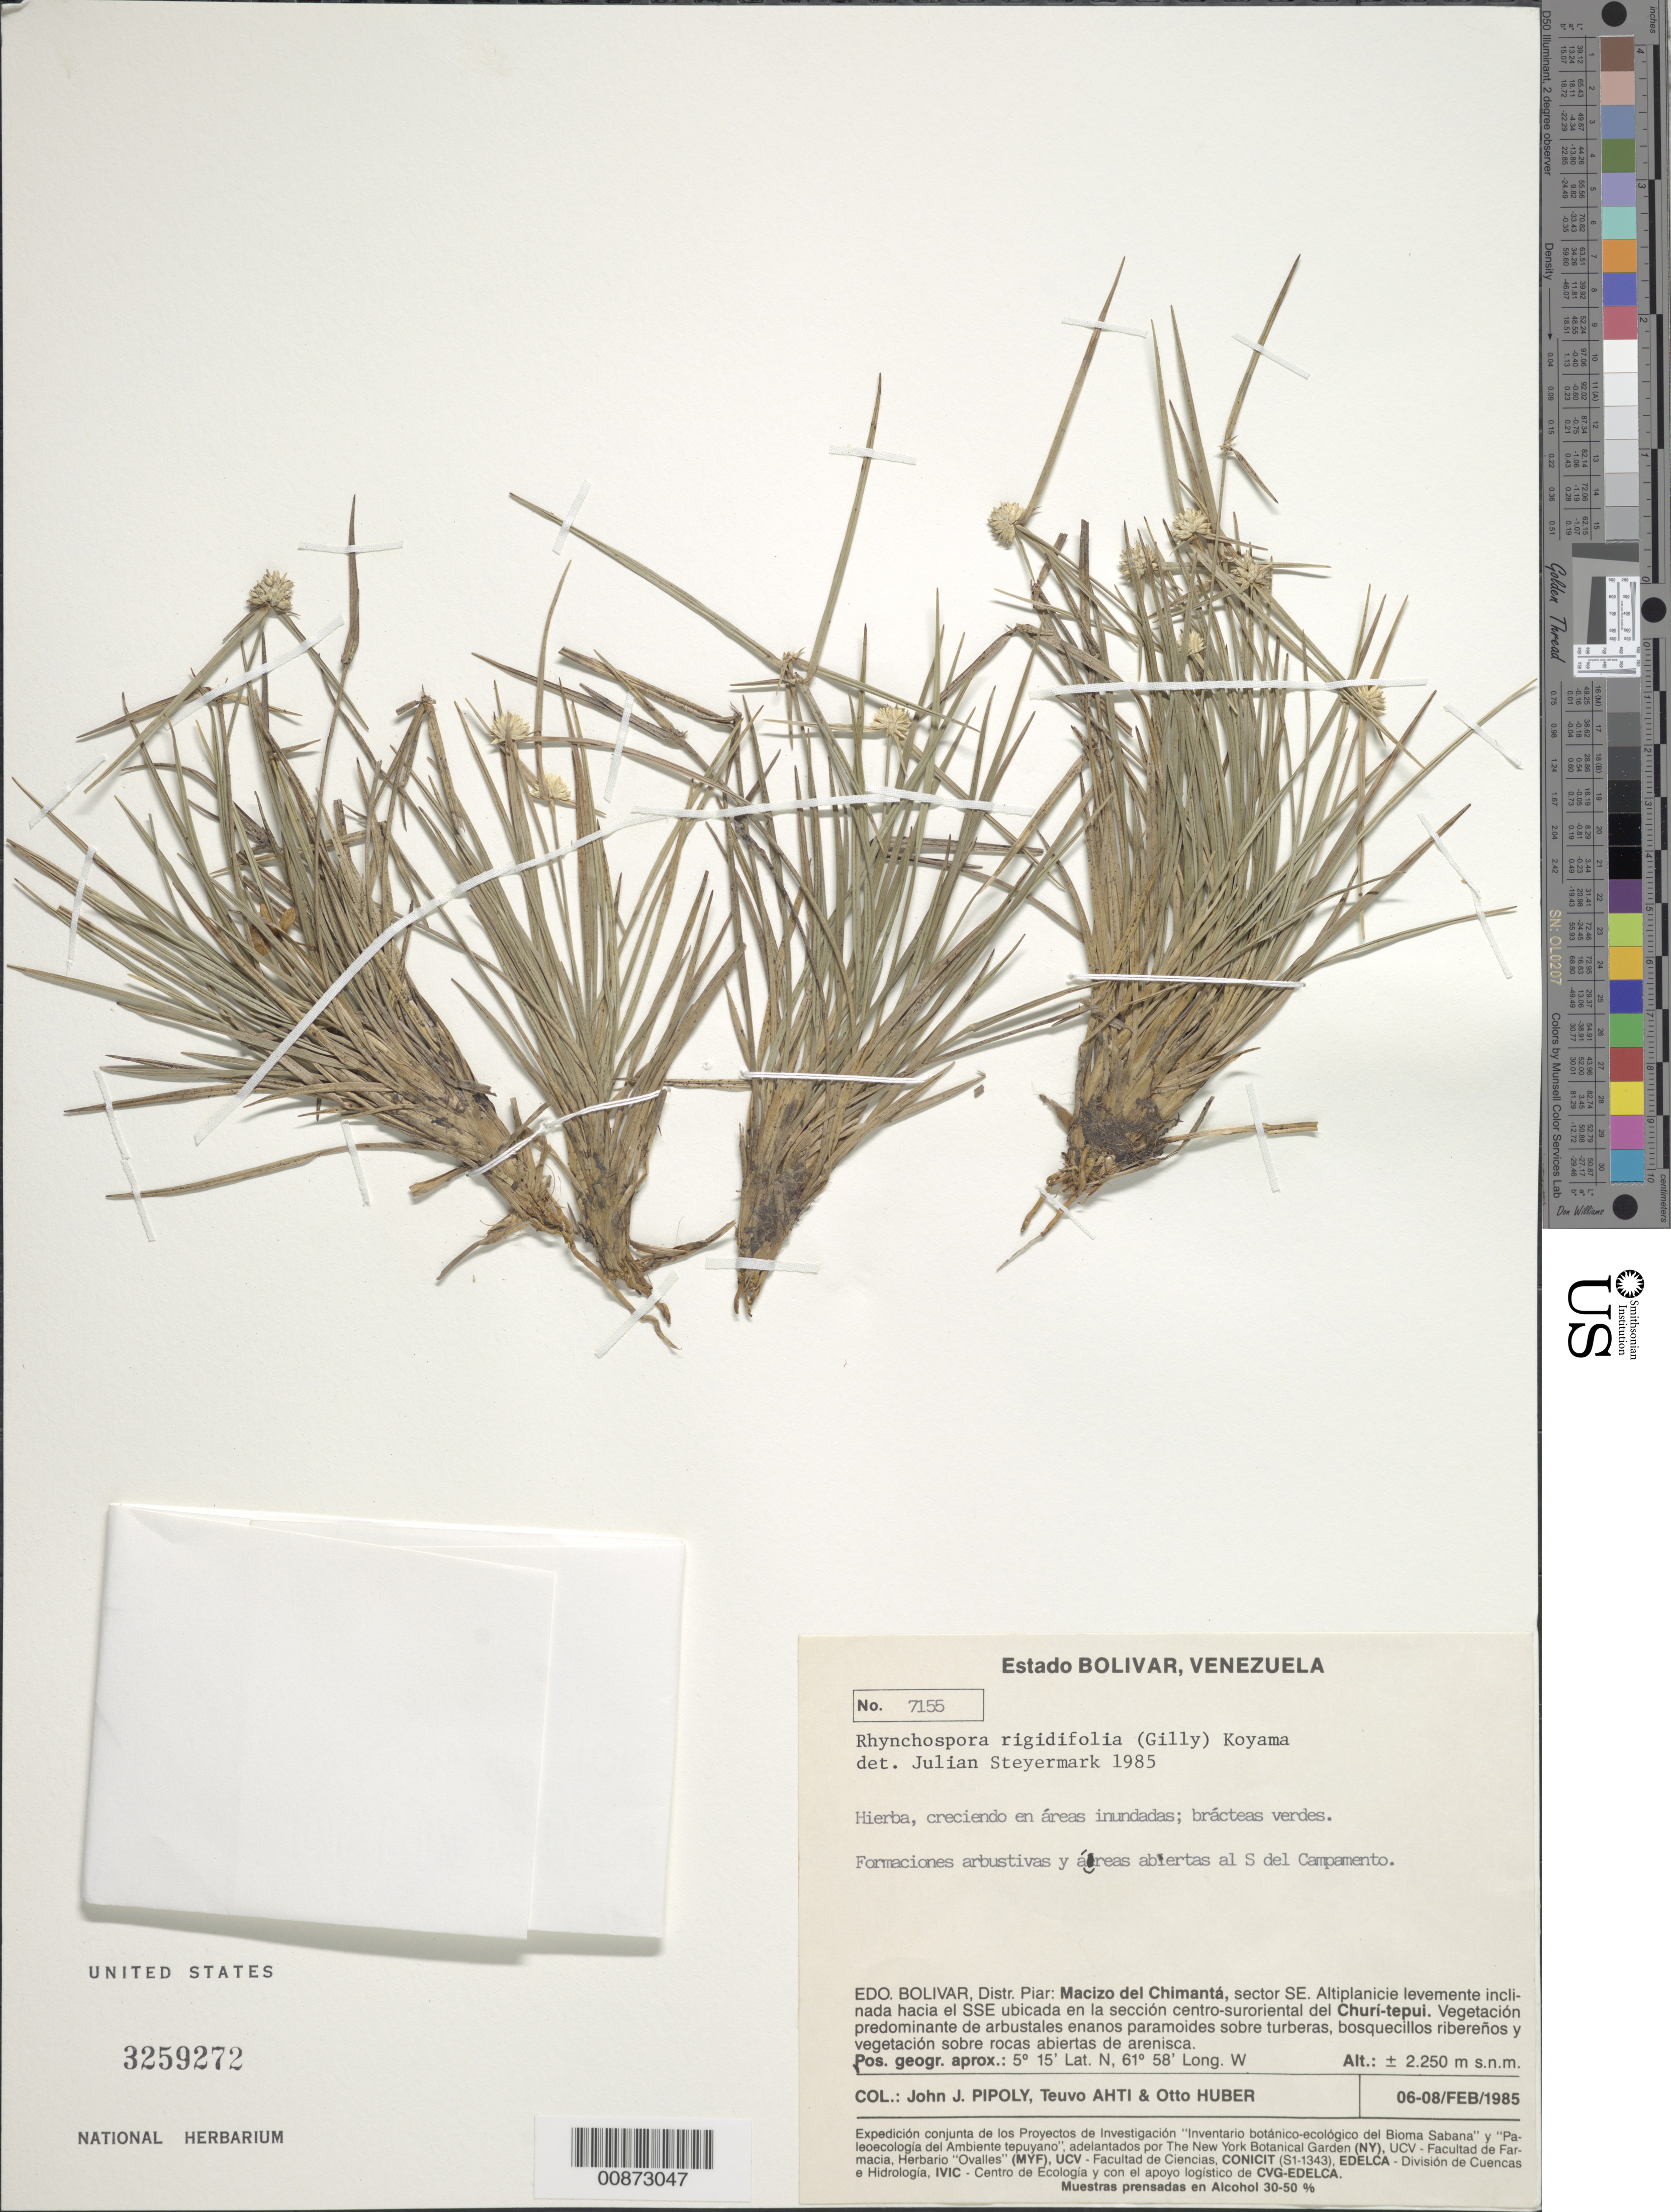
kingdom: Plantae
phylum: Tracheophyta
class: Liliopsida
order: Poales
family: Cyperaceae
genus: Rhynchospora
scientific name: Rhynchospora rigidifolia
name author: (Gilly) T. Koyama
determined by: Steyermark, Julian A., (VEN)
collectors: J. J. Pipoly, T. T. Ahti & O. Huber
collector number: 7155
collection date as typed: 6-Feb-85 to 8-Feb-85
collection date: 1985-02-06/1985-02-08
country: Venezuela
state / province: Bolívar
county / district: Piar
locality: Macizo del Chimantá, sector SE; seccion centro-suroriental del Churi-tepuí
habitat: Arbustales enanos paramoides sobre turberas, bosquecillos riberenos y veg sobre rocas abiertas de arenisca; formaciones arbustivas y areas abiertas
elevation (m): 2250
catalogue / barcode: US 3259272